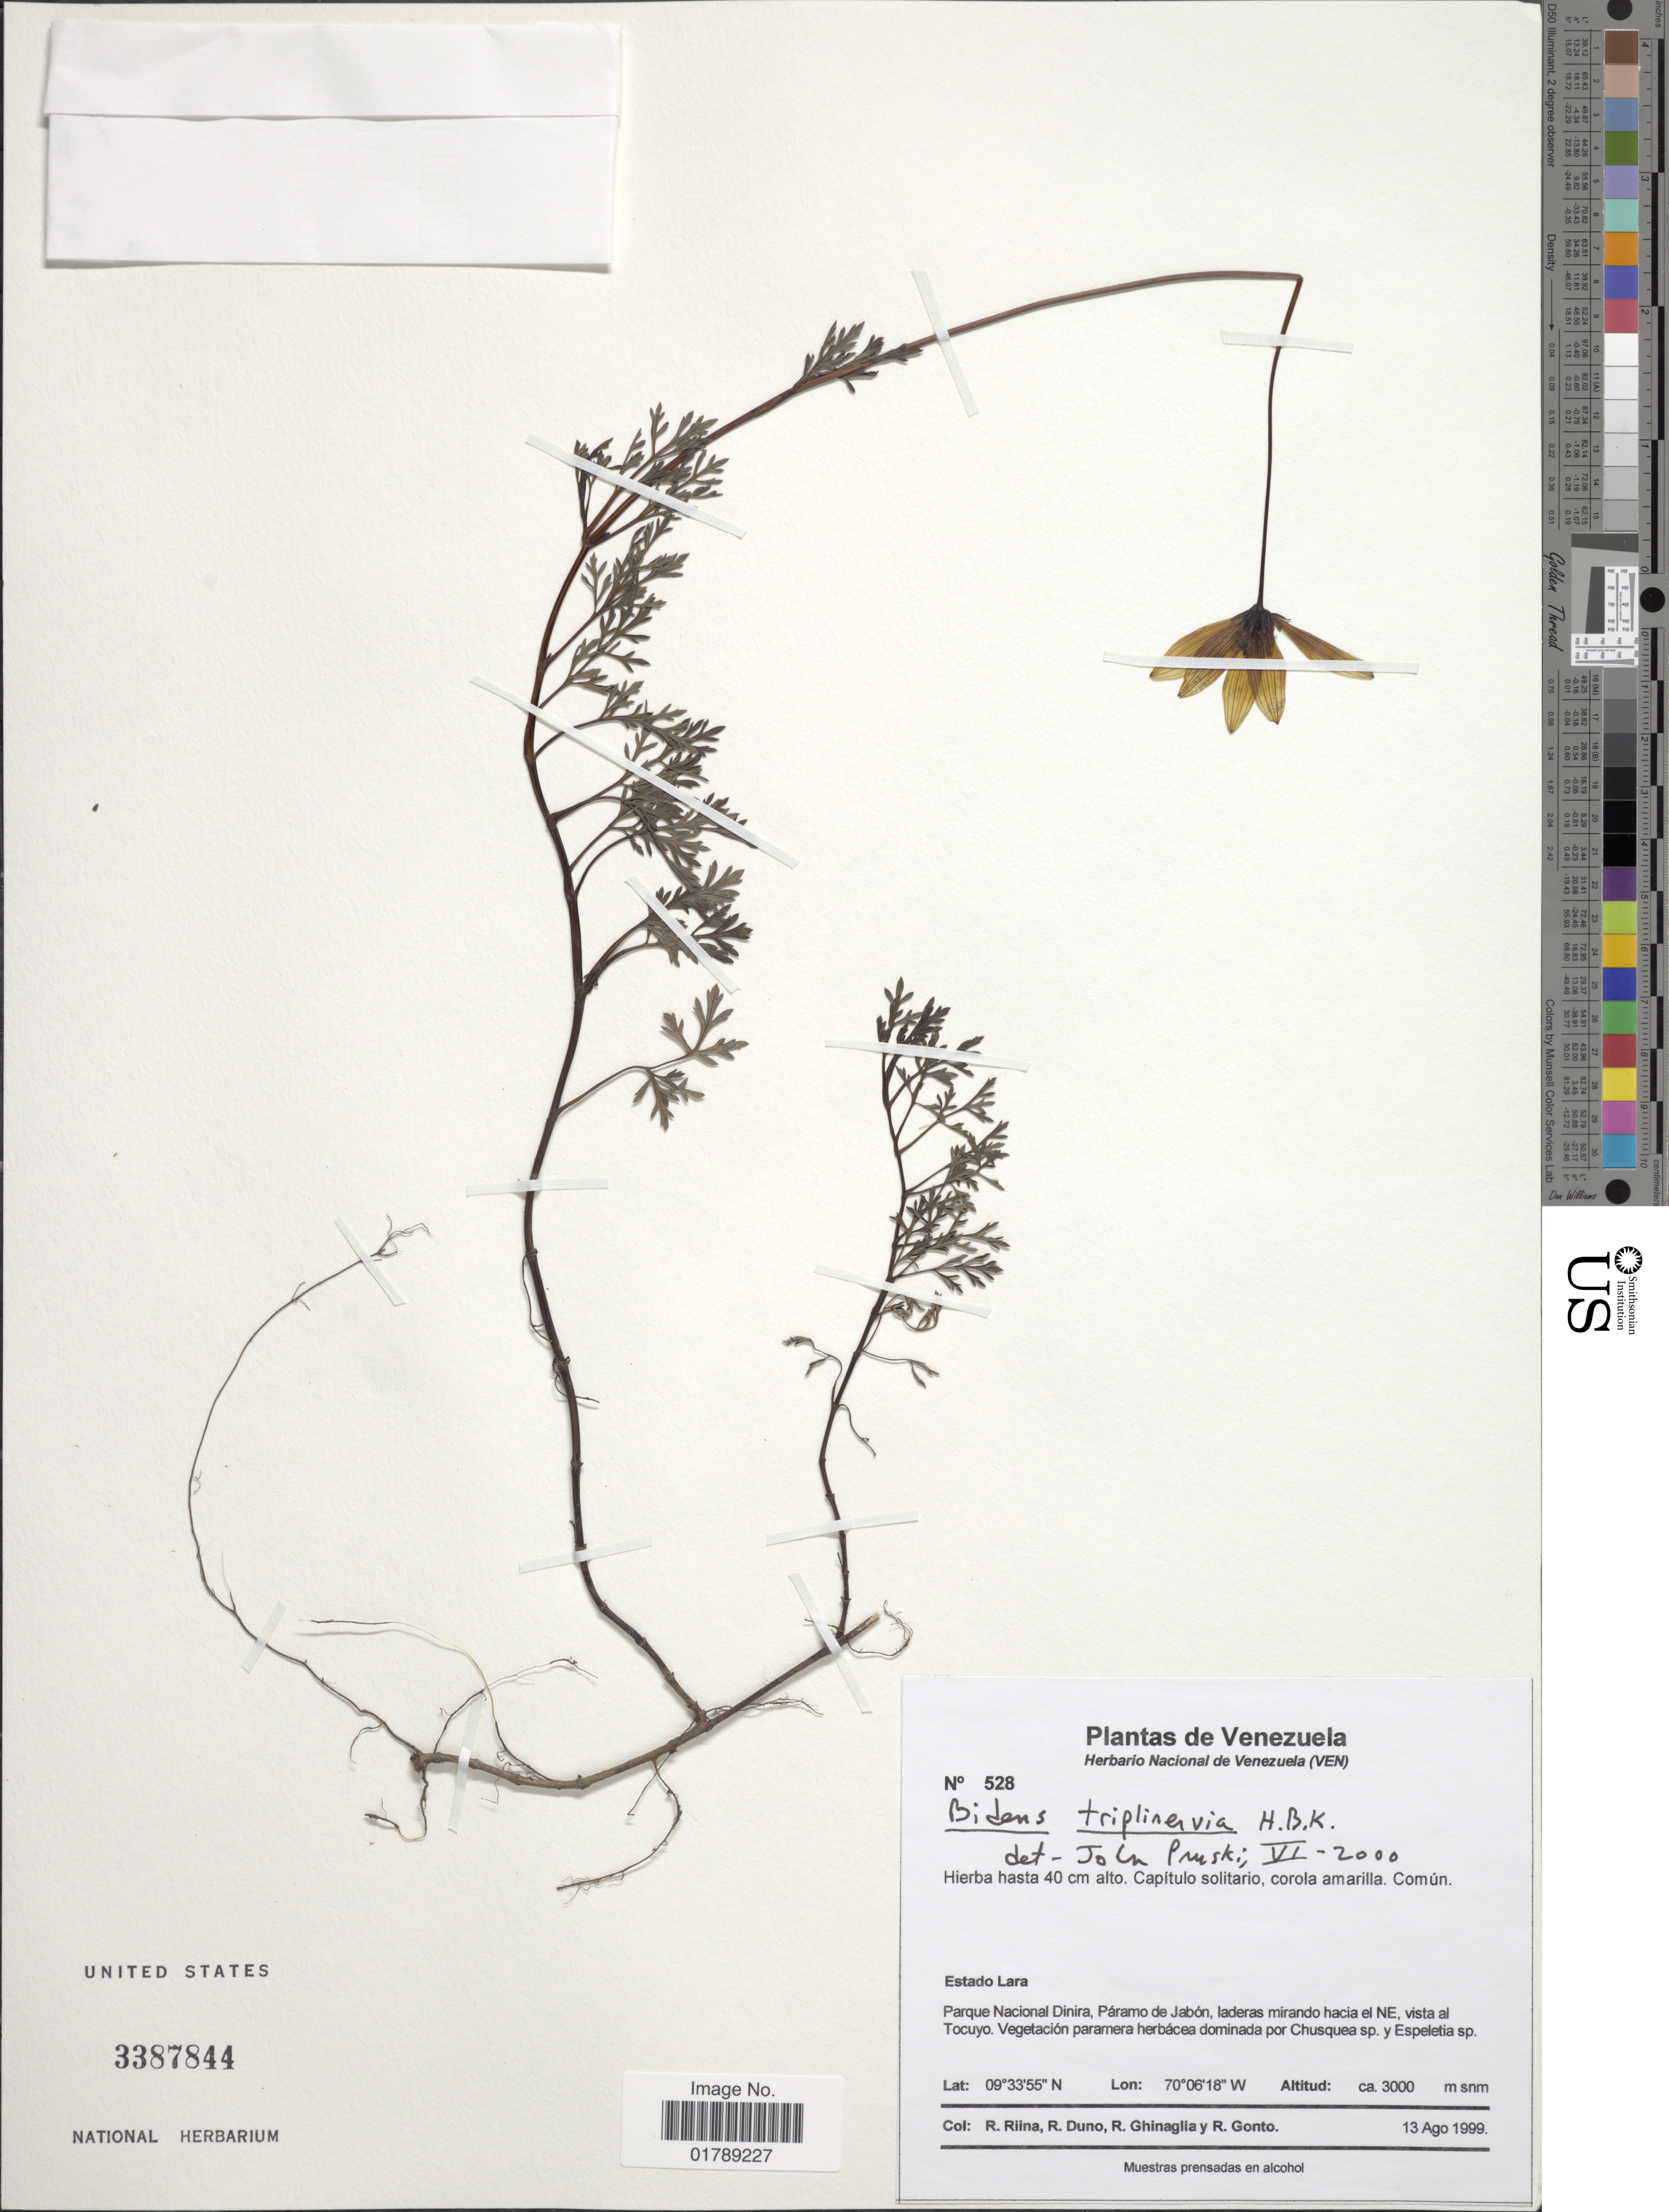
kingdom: Plantae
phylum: Tracheophyta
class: Magnoliopsida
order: Asterales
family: Asteraceae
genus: Bidens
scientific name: Bidens triplinervia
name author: Kunth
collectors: R. Riina, R. Duno de Stefano, R. Ghinaglia & R. Gonto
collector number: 528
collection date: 1999-08-13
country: Venezuela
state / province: Lara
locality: Parque Nacional Dinira, Páramo de Jabón, laderas mirando hacia el NE, vista al Tocuyo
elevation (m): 3000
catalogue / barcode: US 3387844